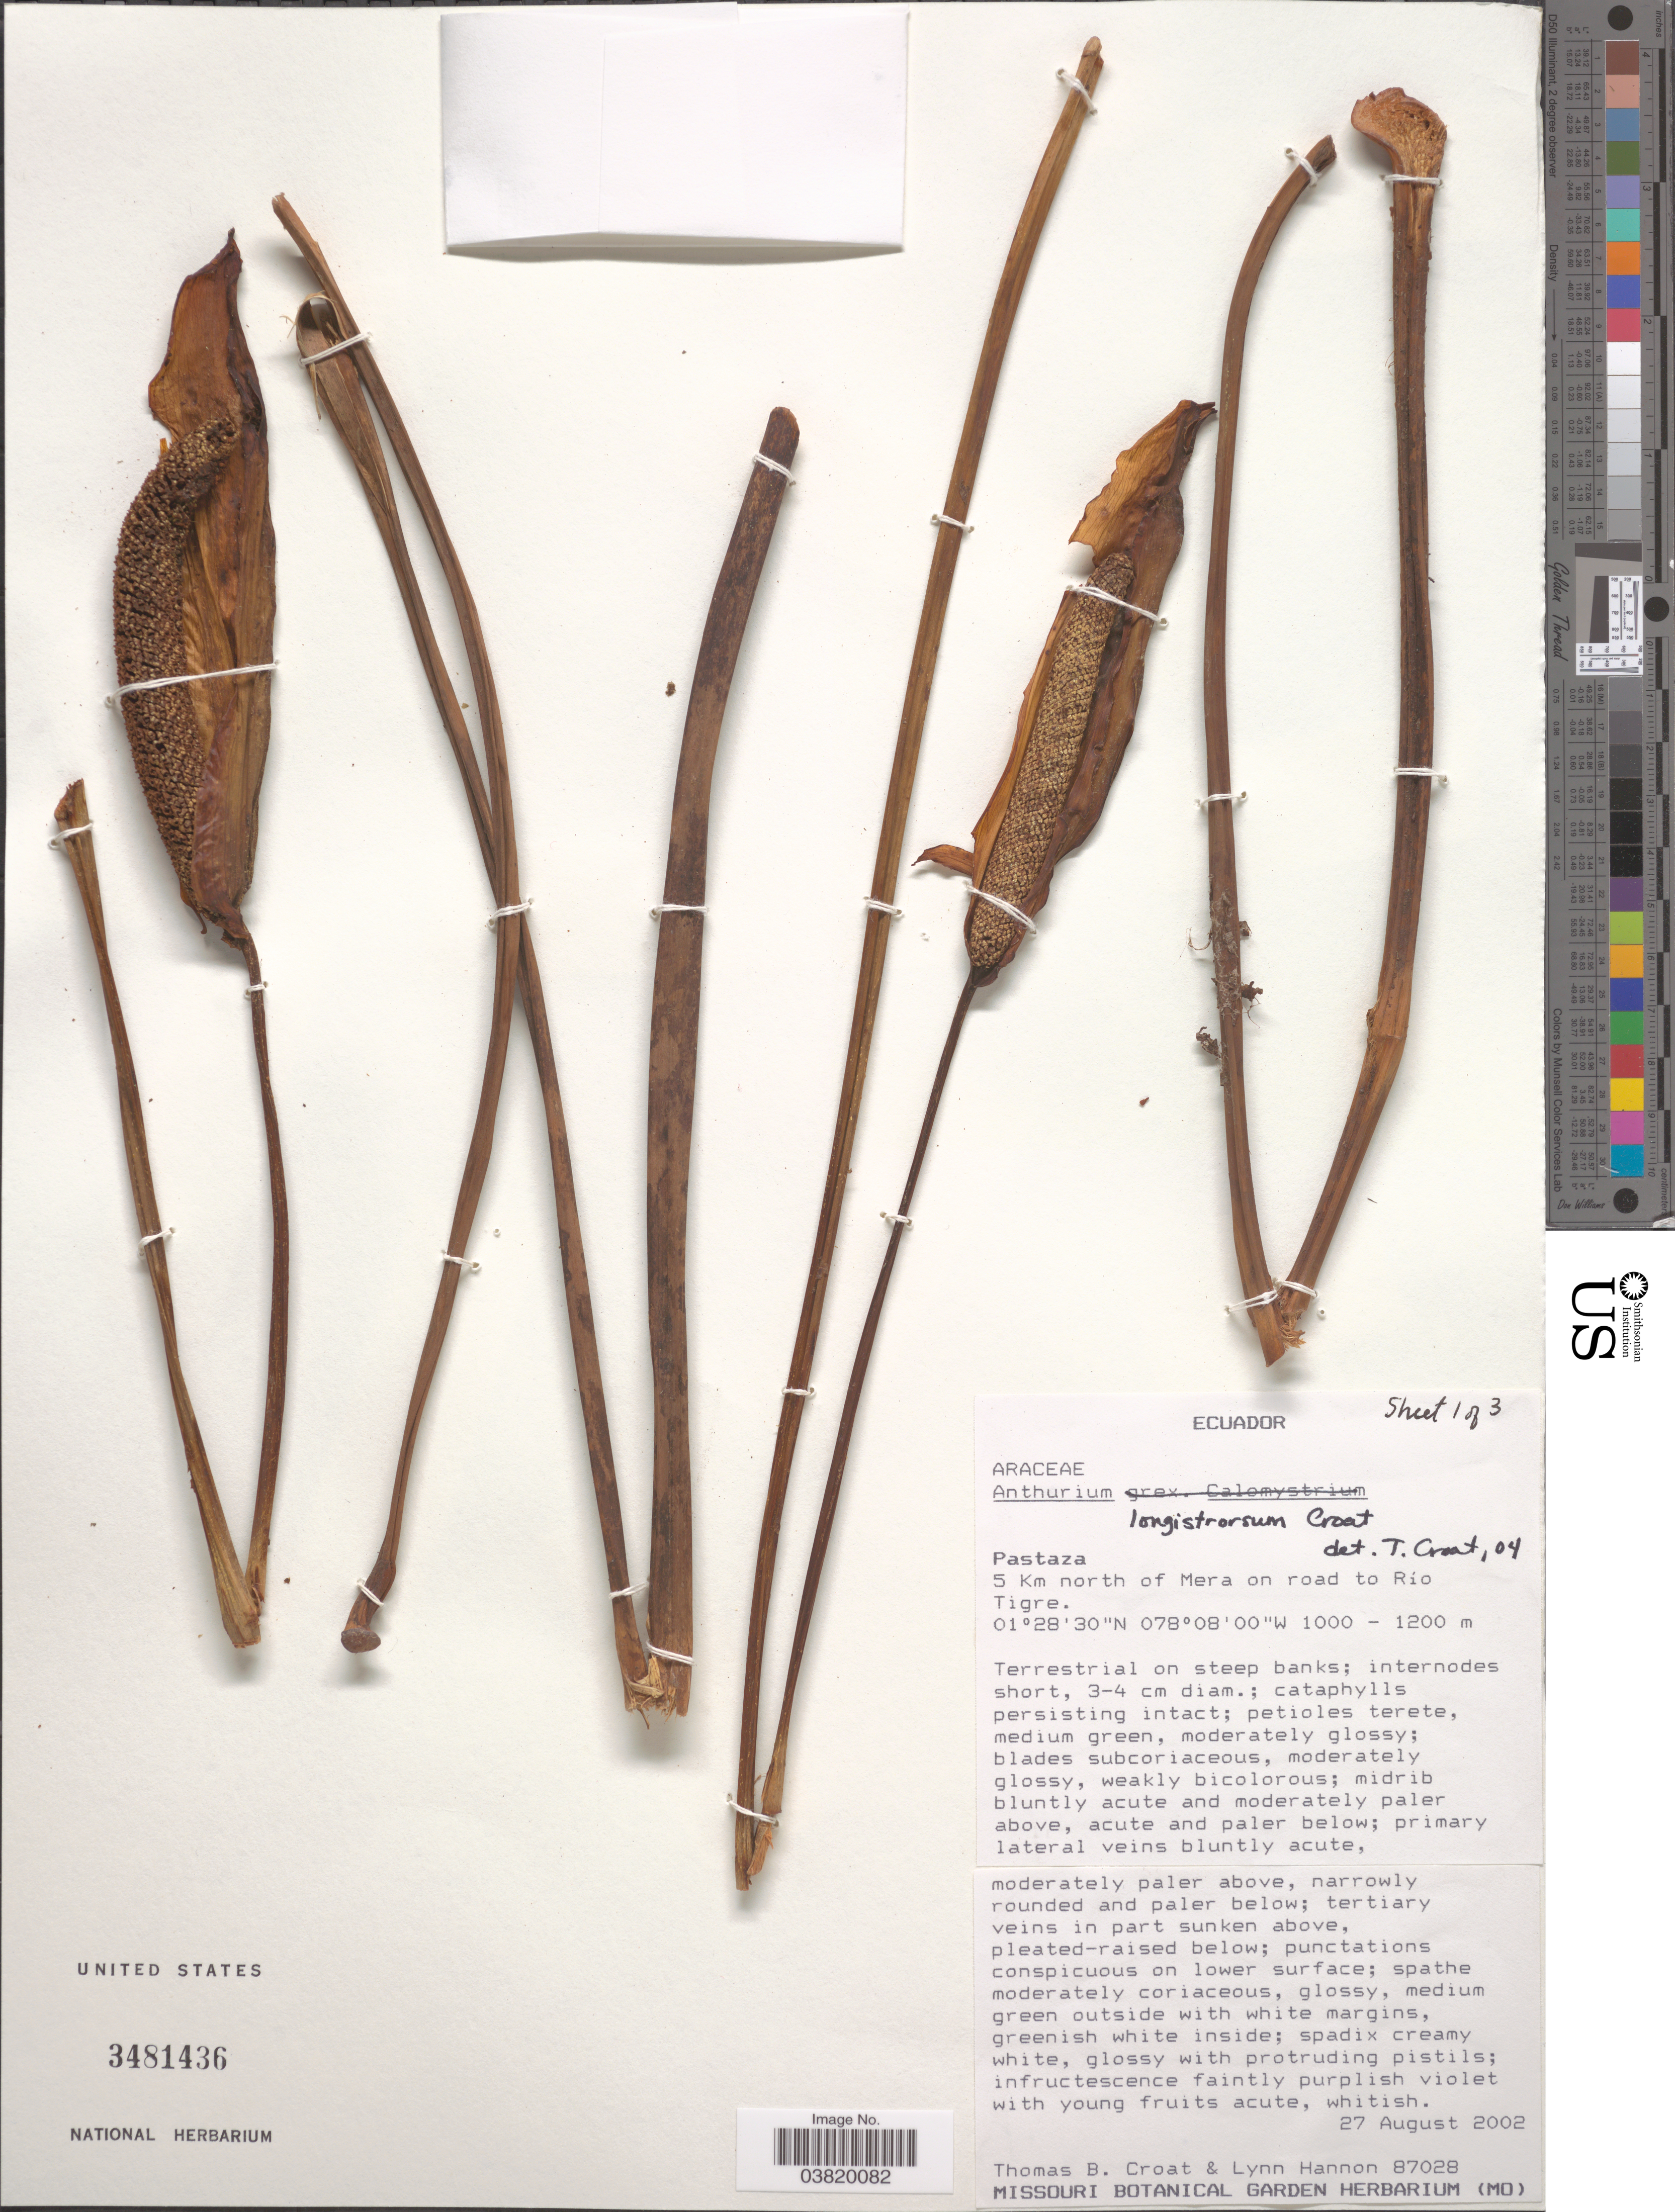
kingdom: Plantae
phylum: Tracheophyta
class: Liliopsida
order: Alismatales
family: Araceae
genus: Anthurium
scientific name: Anthurium longistrorsum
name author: Croat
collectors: T. B. Croat & L. Hannon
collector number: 87028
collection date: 2002-08-27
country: Ecuador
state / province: Pastaza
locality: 5 Km north of Mera on road to Río Tigre.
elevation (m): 1000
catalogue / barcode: US 3481436